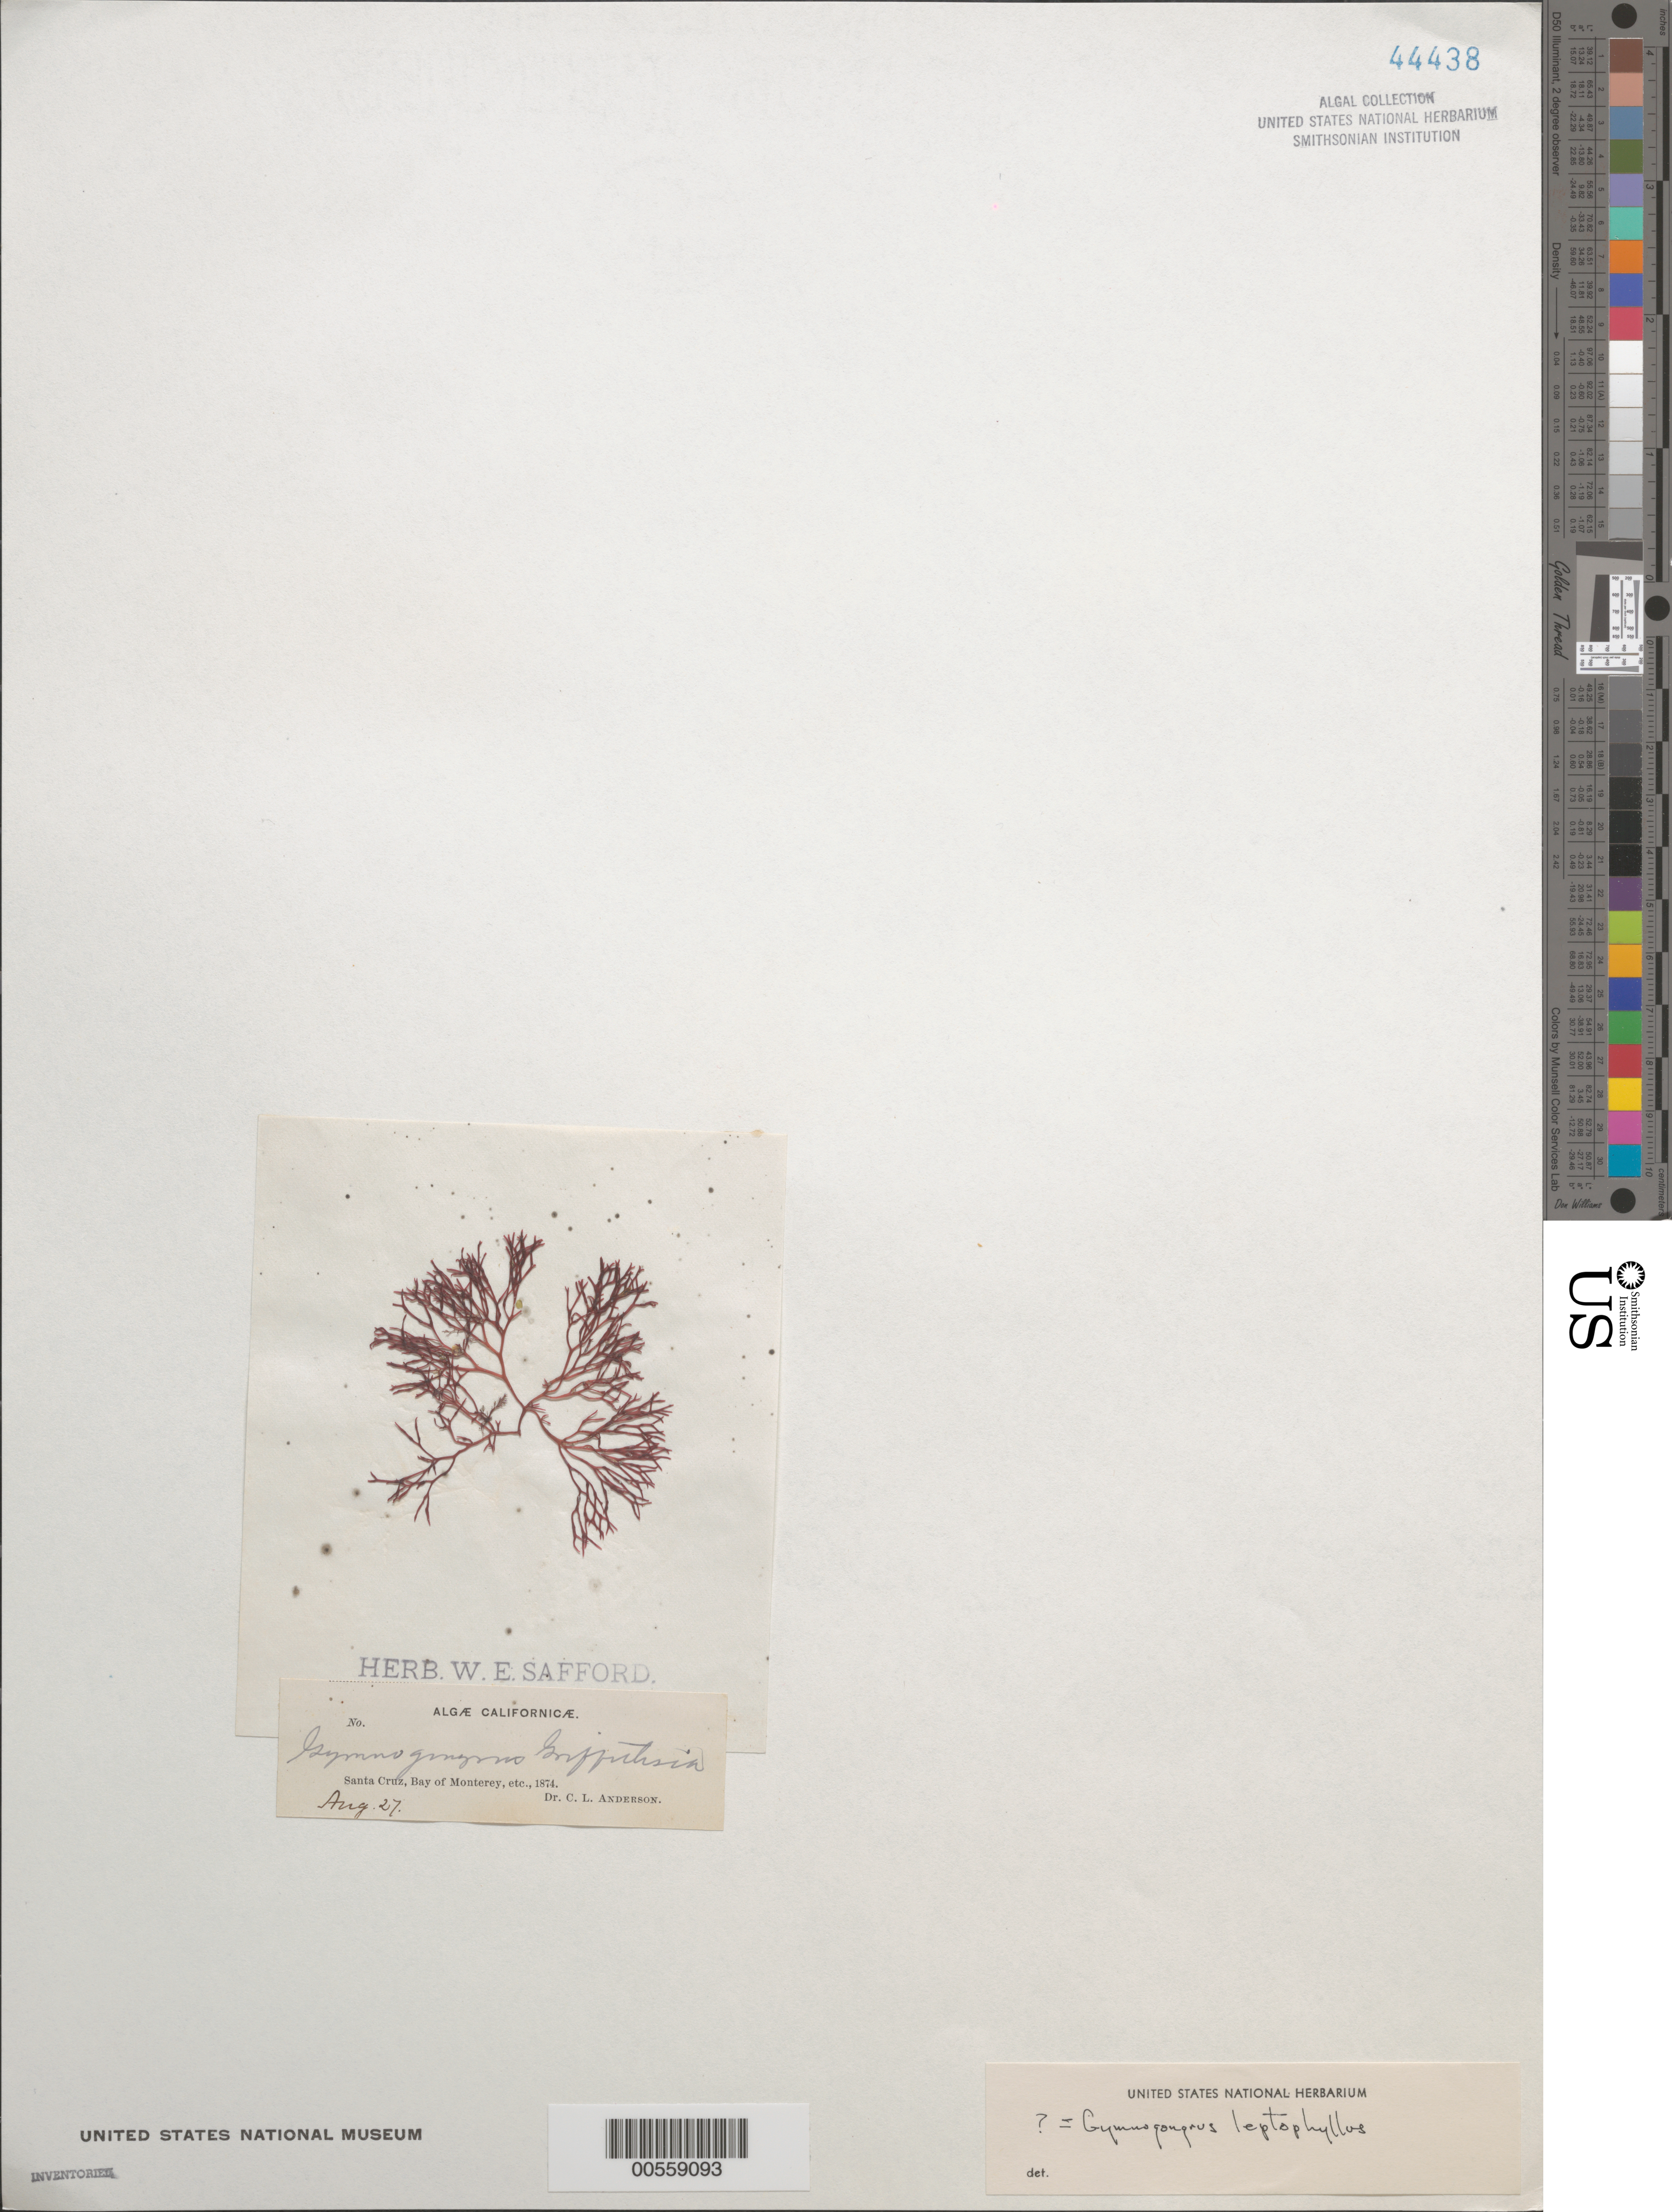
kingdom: Plantae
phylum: Rhodophyta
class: Florideophyceae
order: Gigartinales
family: Phyllophoraceae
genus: Besa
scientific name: Besa leptophylla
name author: (J. Agardh) M.S.Calderon & K.A. Miller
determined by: Algae name updating Project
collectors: C. L. Anderson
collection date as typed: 27 Aug 1874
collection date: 1874-08-27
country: United States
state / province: California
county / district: Santa Cruz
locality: Santa Cruz, Monterey Bay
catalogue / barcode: US 44438